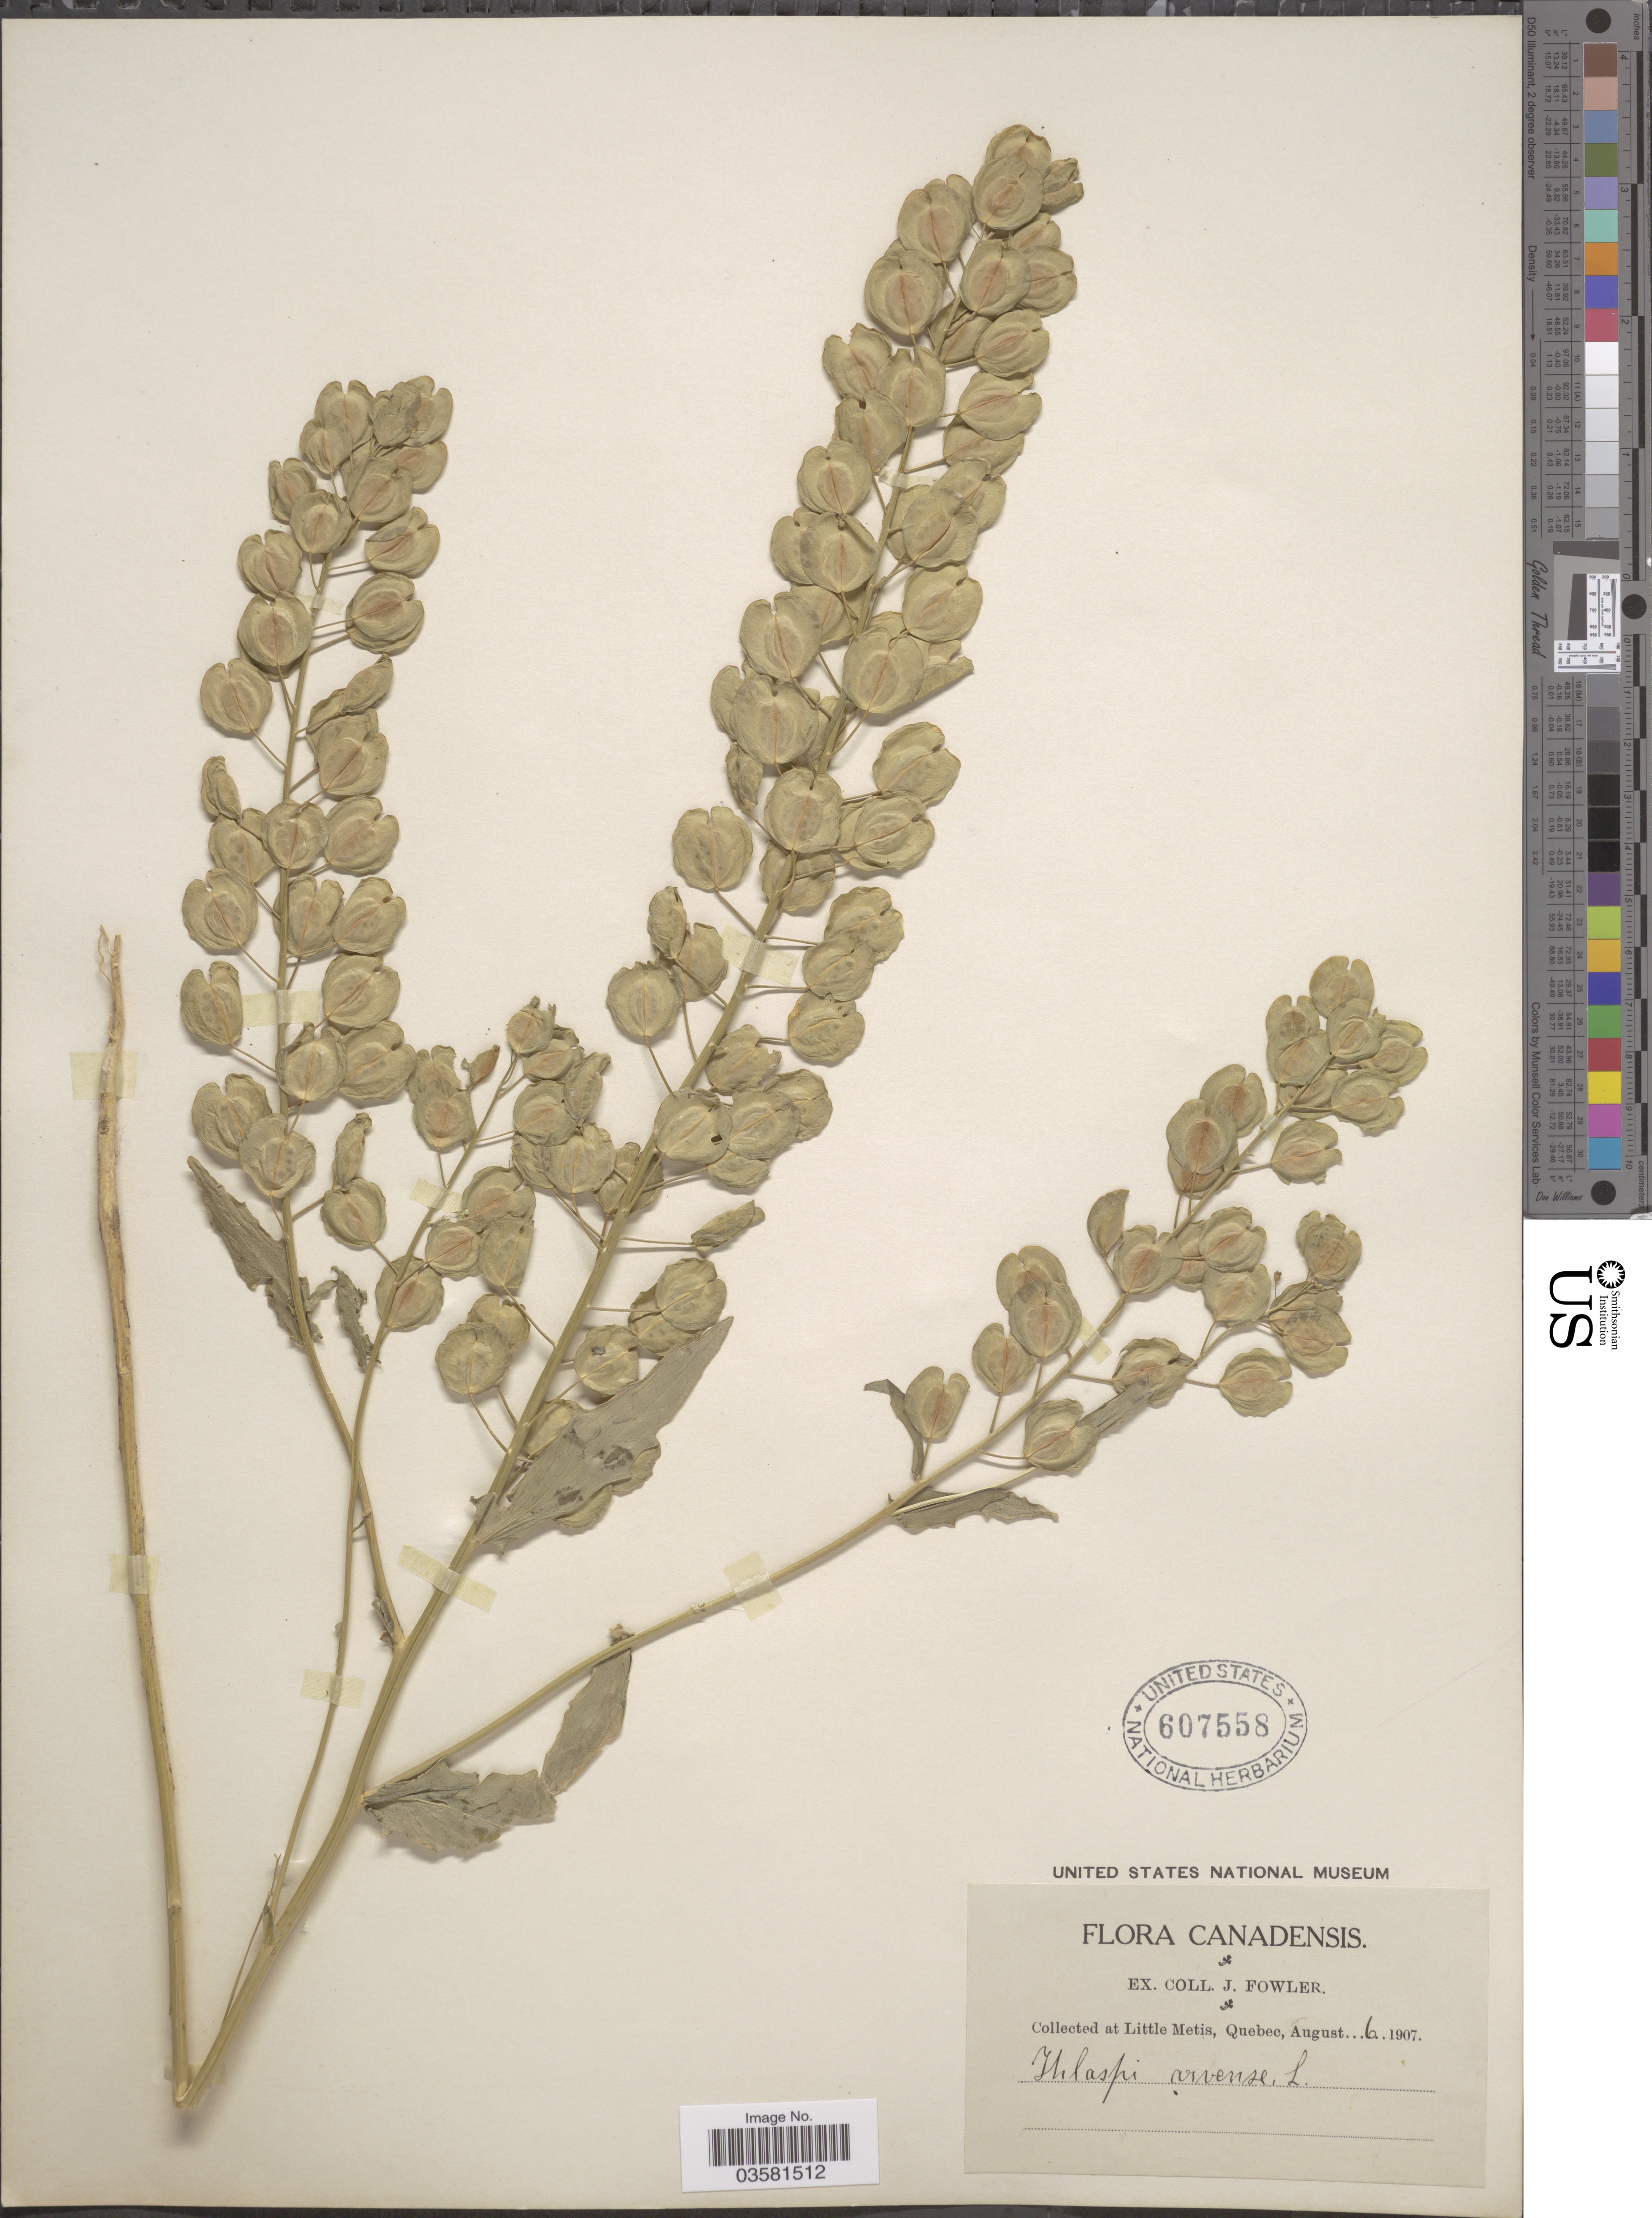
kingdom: Plantae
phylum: Tracheophyta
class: Magnoliopsida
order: Brassicales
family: Brassicaceae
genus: Thlaspi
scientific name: Thlaspi arvense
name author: L.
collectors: J. Fowler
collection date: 1907-08-06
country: Canada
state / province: Quebec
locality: Little Metis.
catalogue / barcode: US 607558